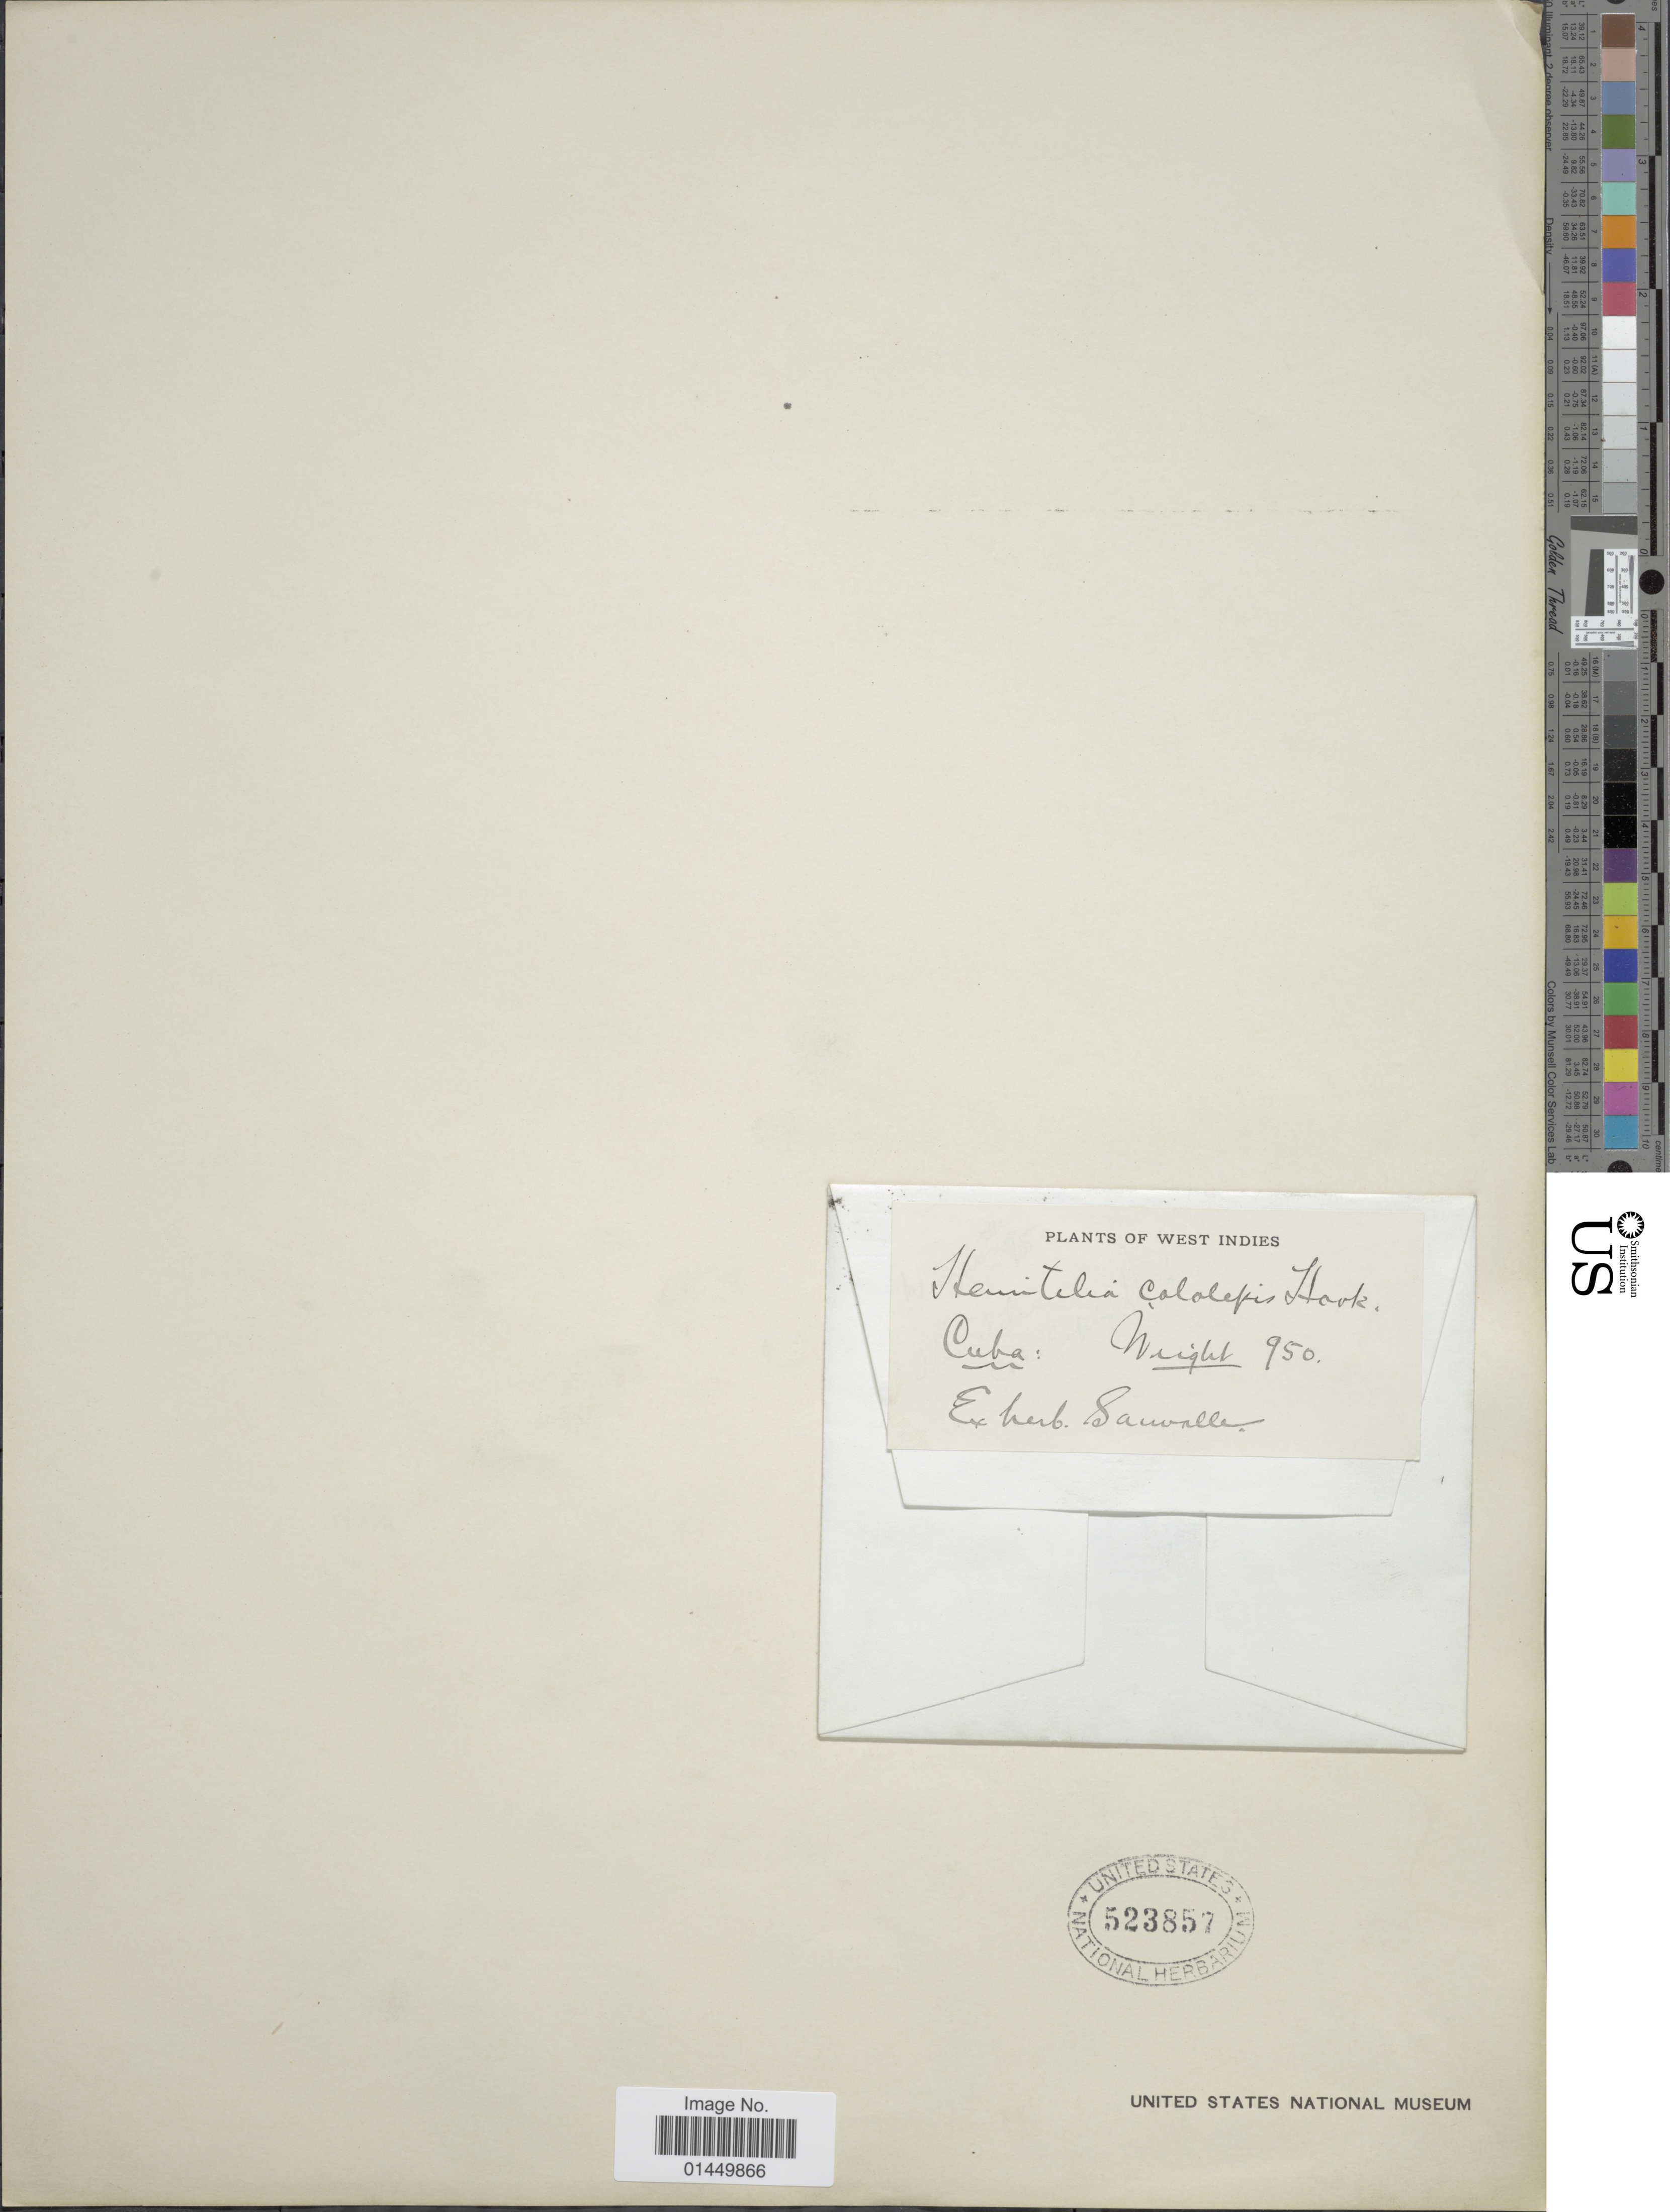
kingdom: Plantae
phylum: Tracheophyta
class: Polypodiopsida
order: Cyatheales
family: Cyatheaceae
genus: Cyathea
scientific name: Cyathea arborea x Trichipteris sp.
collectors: C. Wright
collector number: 950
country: Cuba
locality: West Indies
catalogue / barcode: US 523857